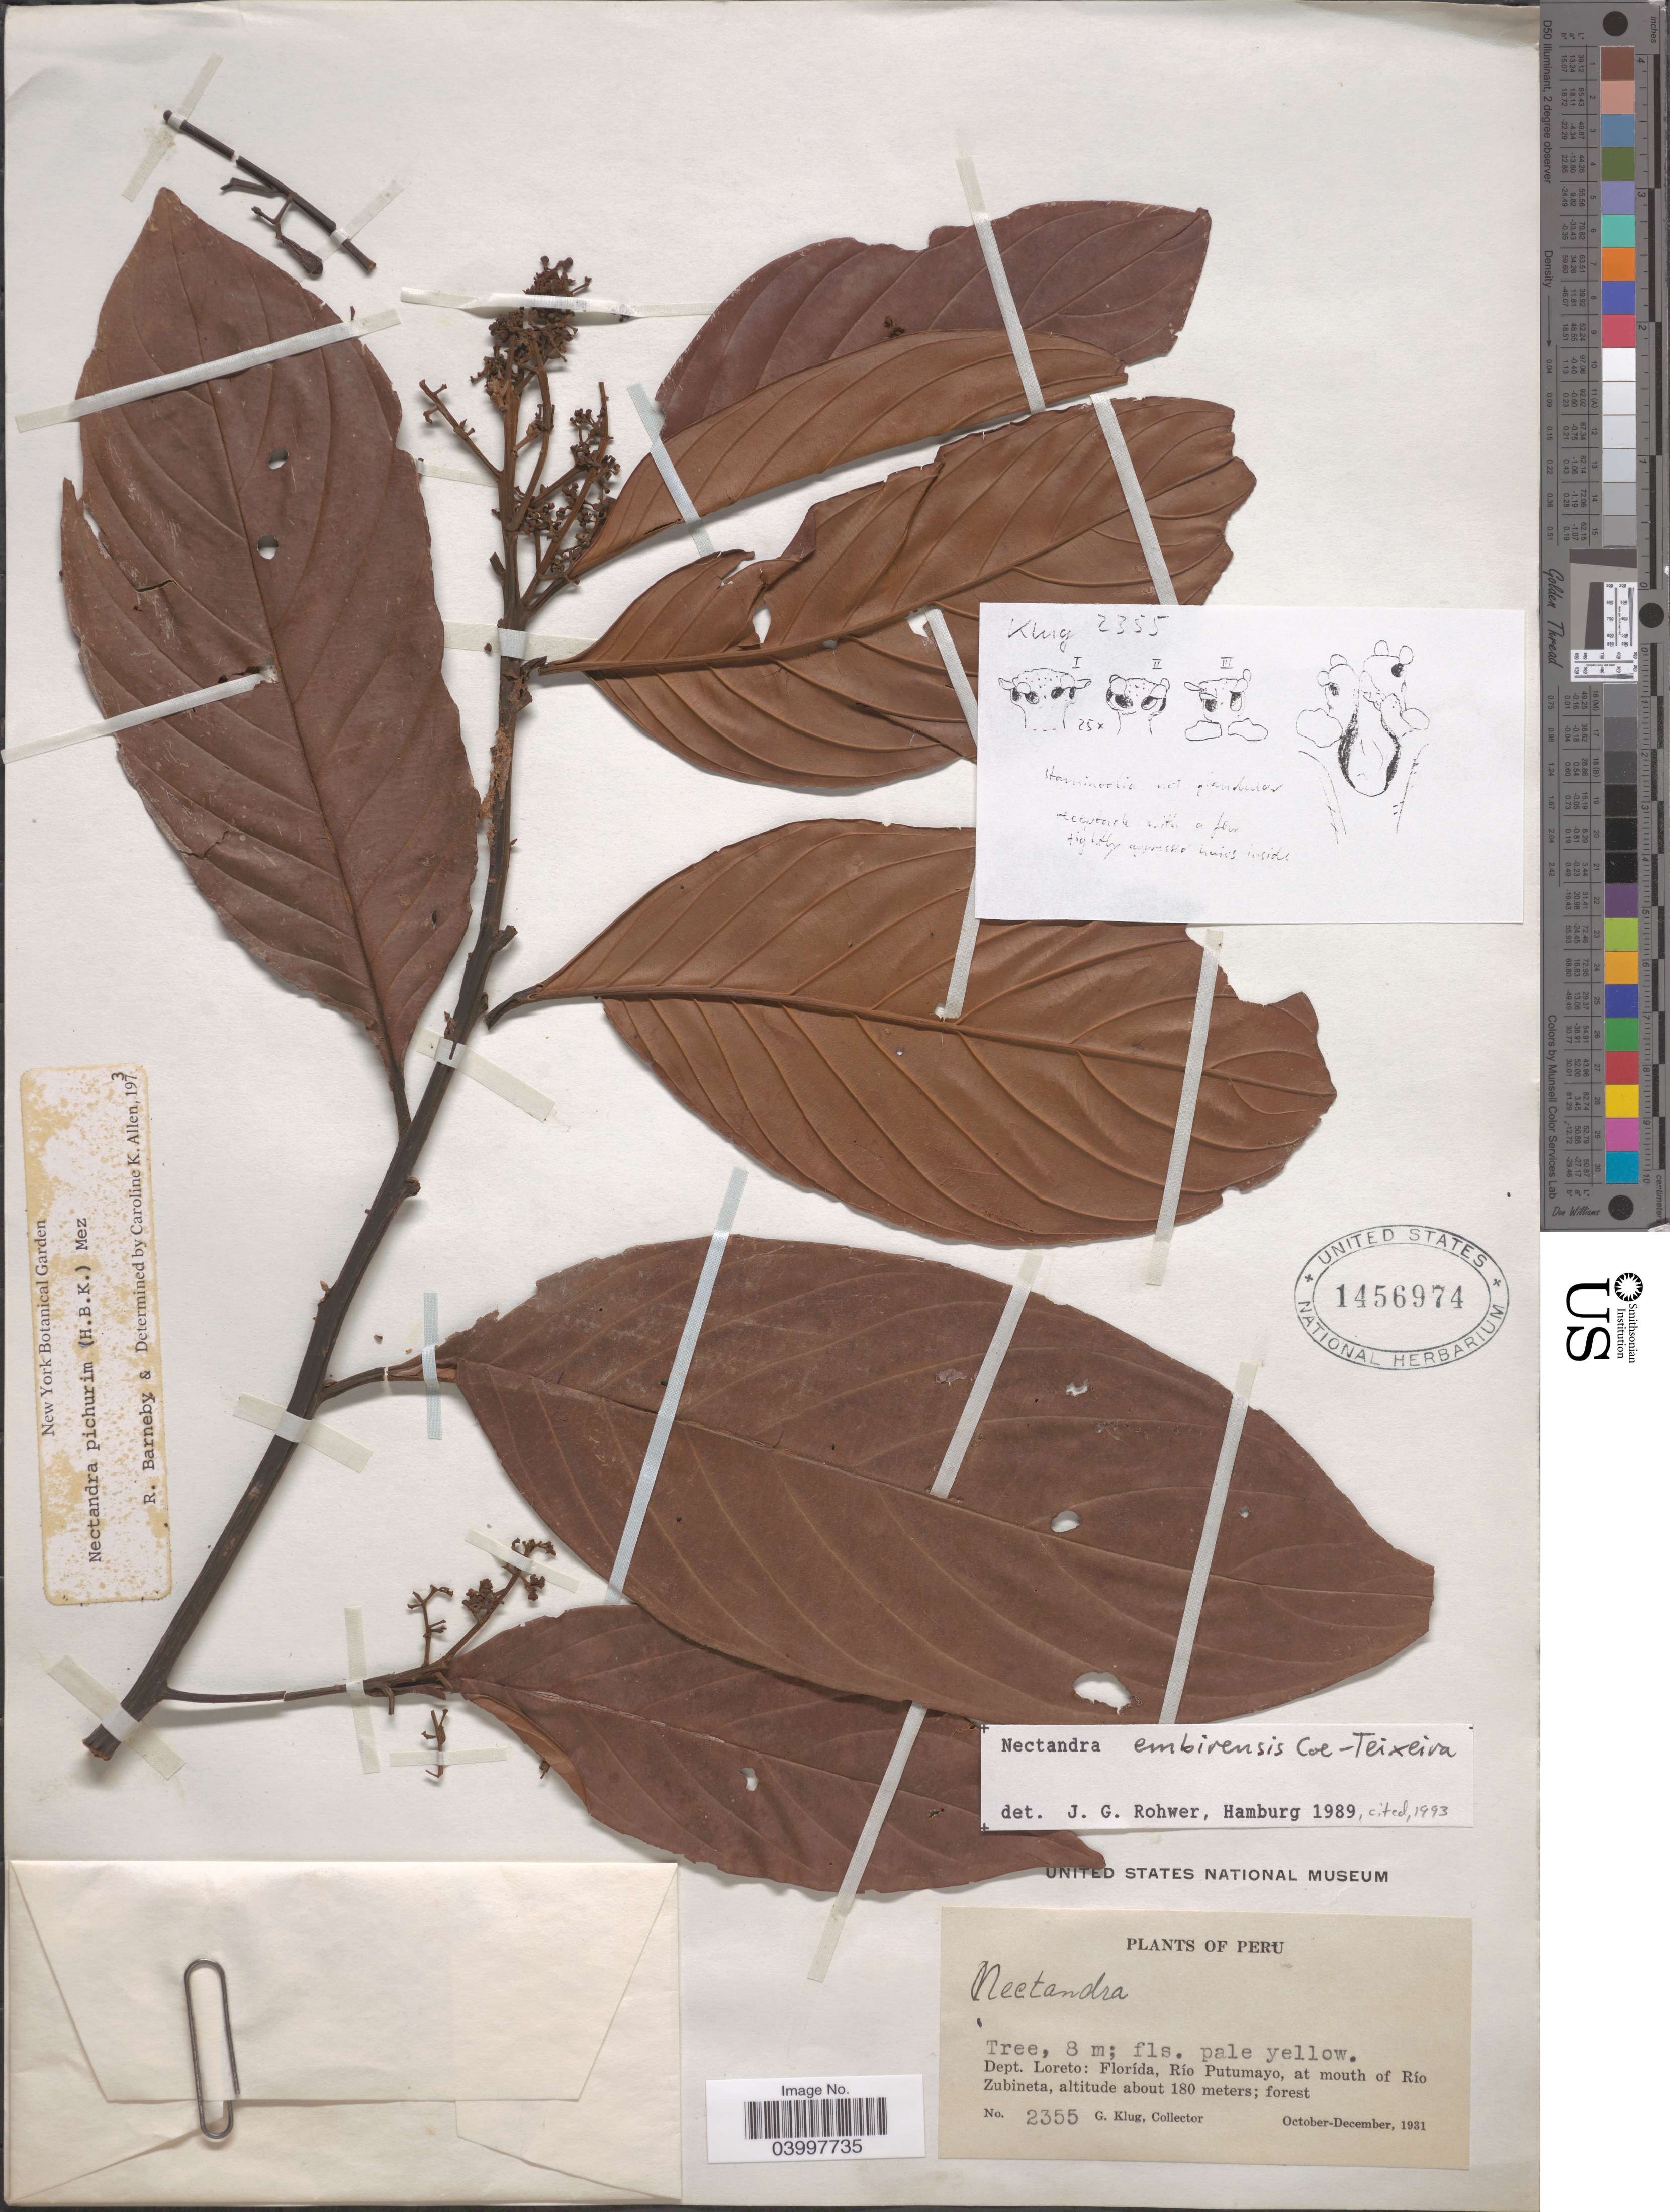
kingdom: Plantae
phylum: Tracheophyta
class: Magnoliopsida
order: Laurales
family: Lauraceae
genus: Ocotea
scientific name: Ocotea embirensis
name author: (Nees) Coe-Teix.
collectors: G. Klug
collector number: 2355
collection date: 1931-10/1931-12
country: Peru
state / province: Loreto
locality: Dept. Loreto Florída, Río Putumayo, at mouth of Río Zubineta.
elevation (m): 180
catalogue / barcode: US 1456974